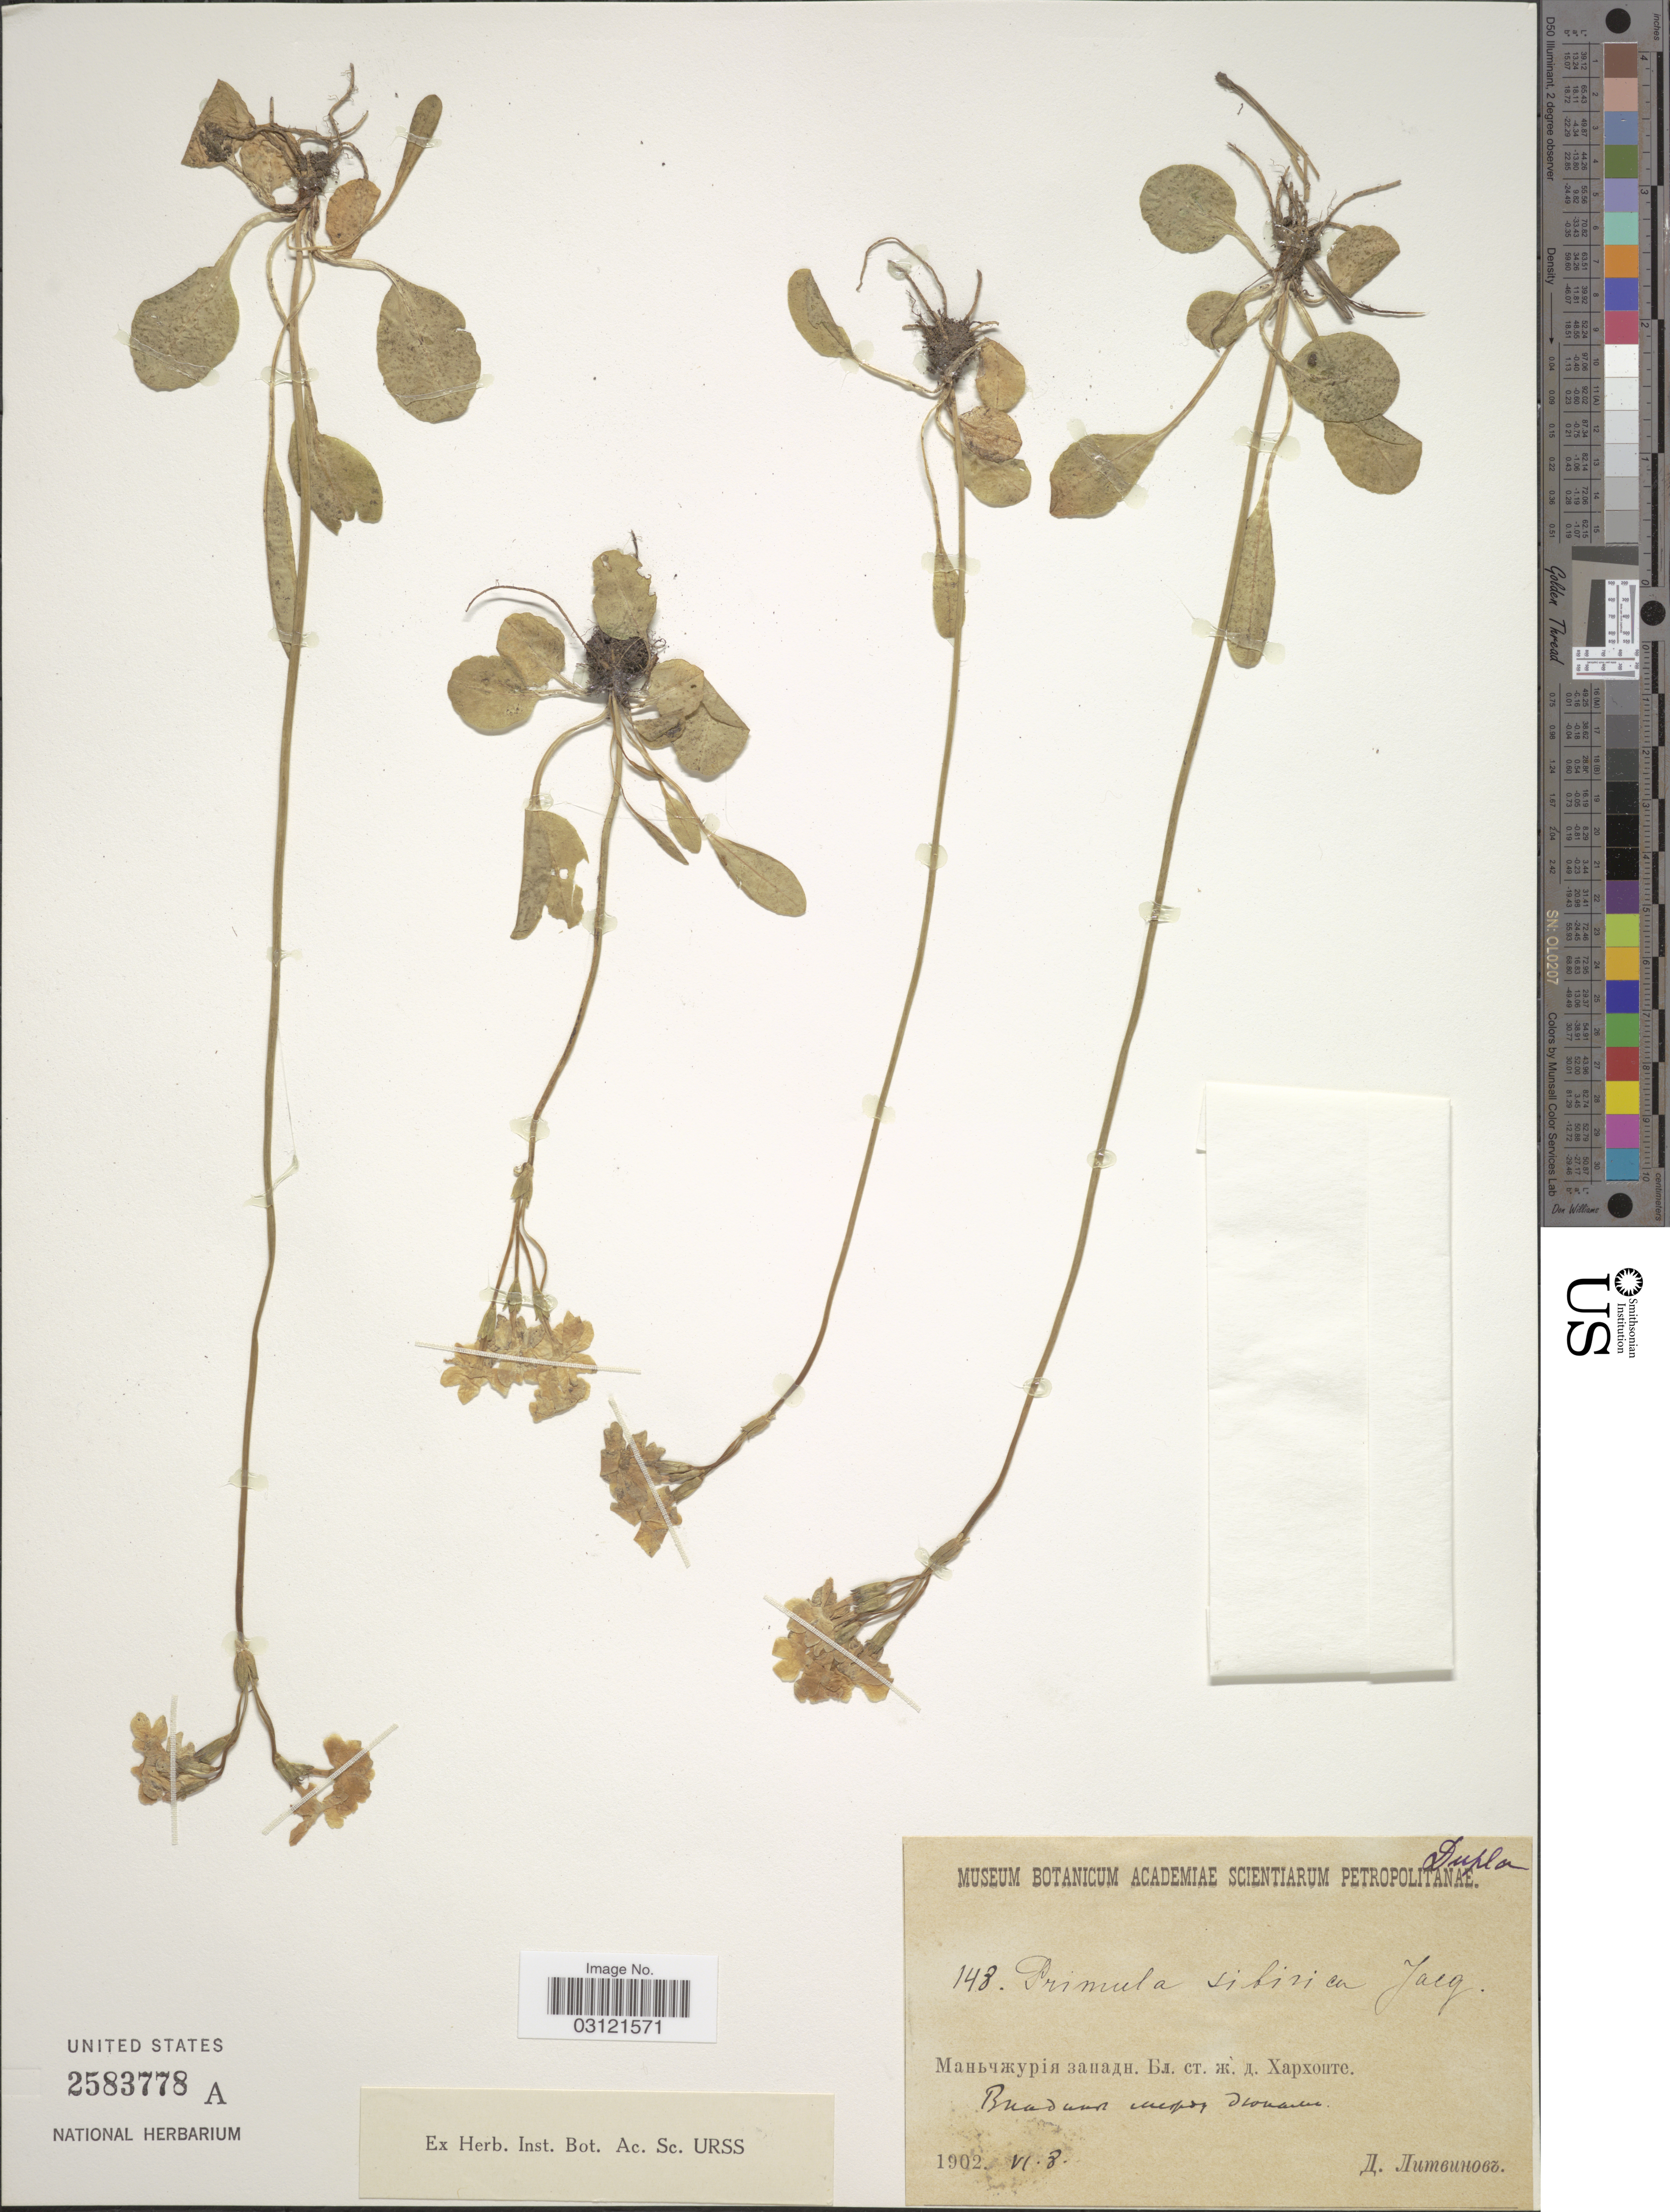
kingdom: Plantae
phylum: Tracheophyta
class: Magnoliopsida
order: Ericales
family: Primulaceae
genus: Primula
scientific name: Primula nutans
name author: Georgi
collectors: D. Litvinov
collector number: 148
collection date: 1902-06-08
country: China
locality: Manchuria, Kharkhopte Rail Station.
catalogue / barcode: US 2583778A